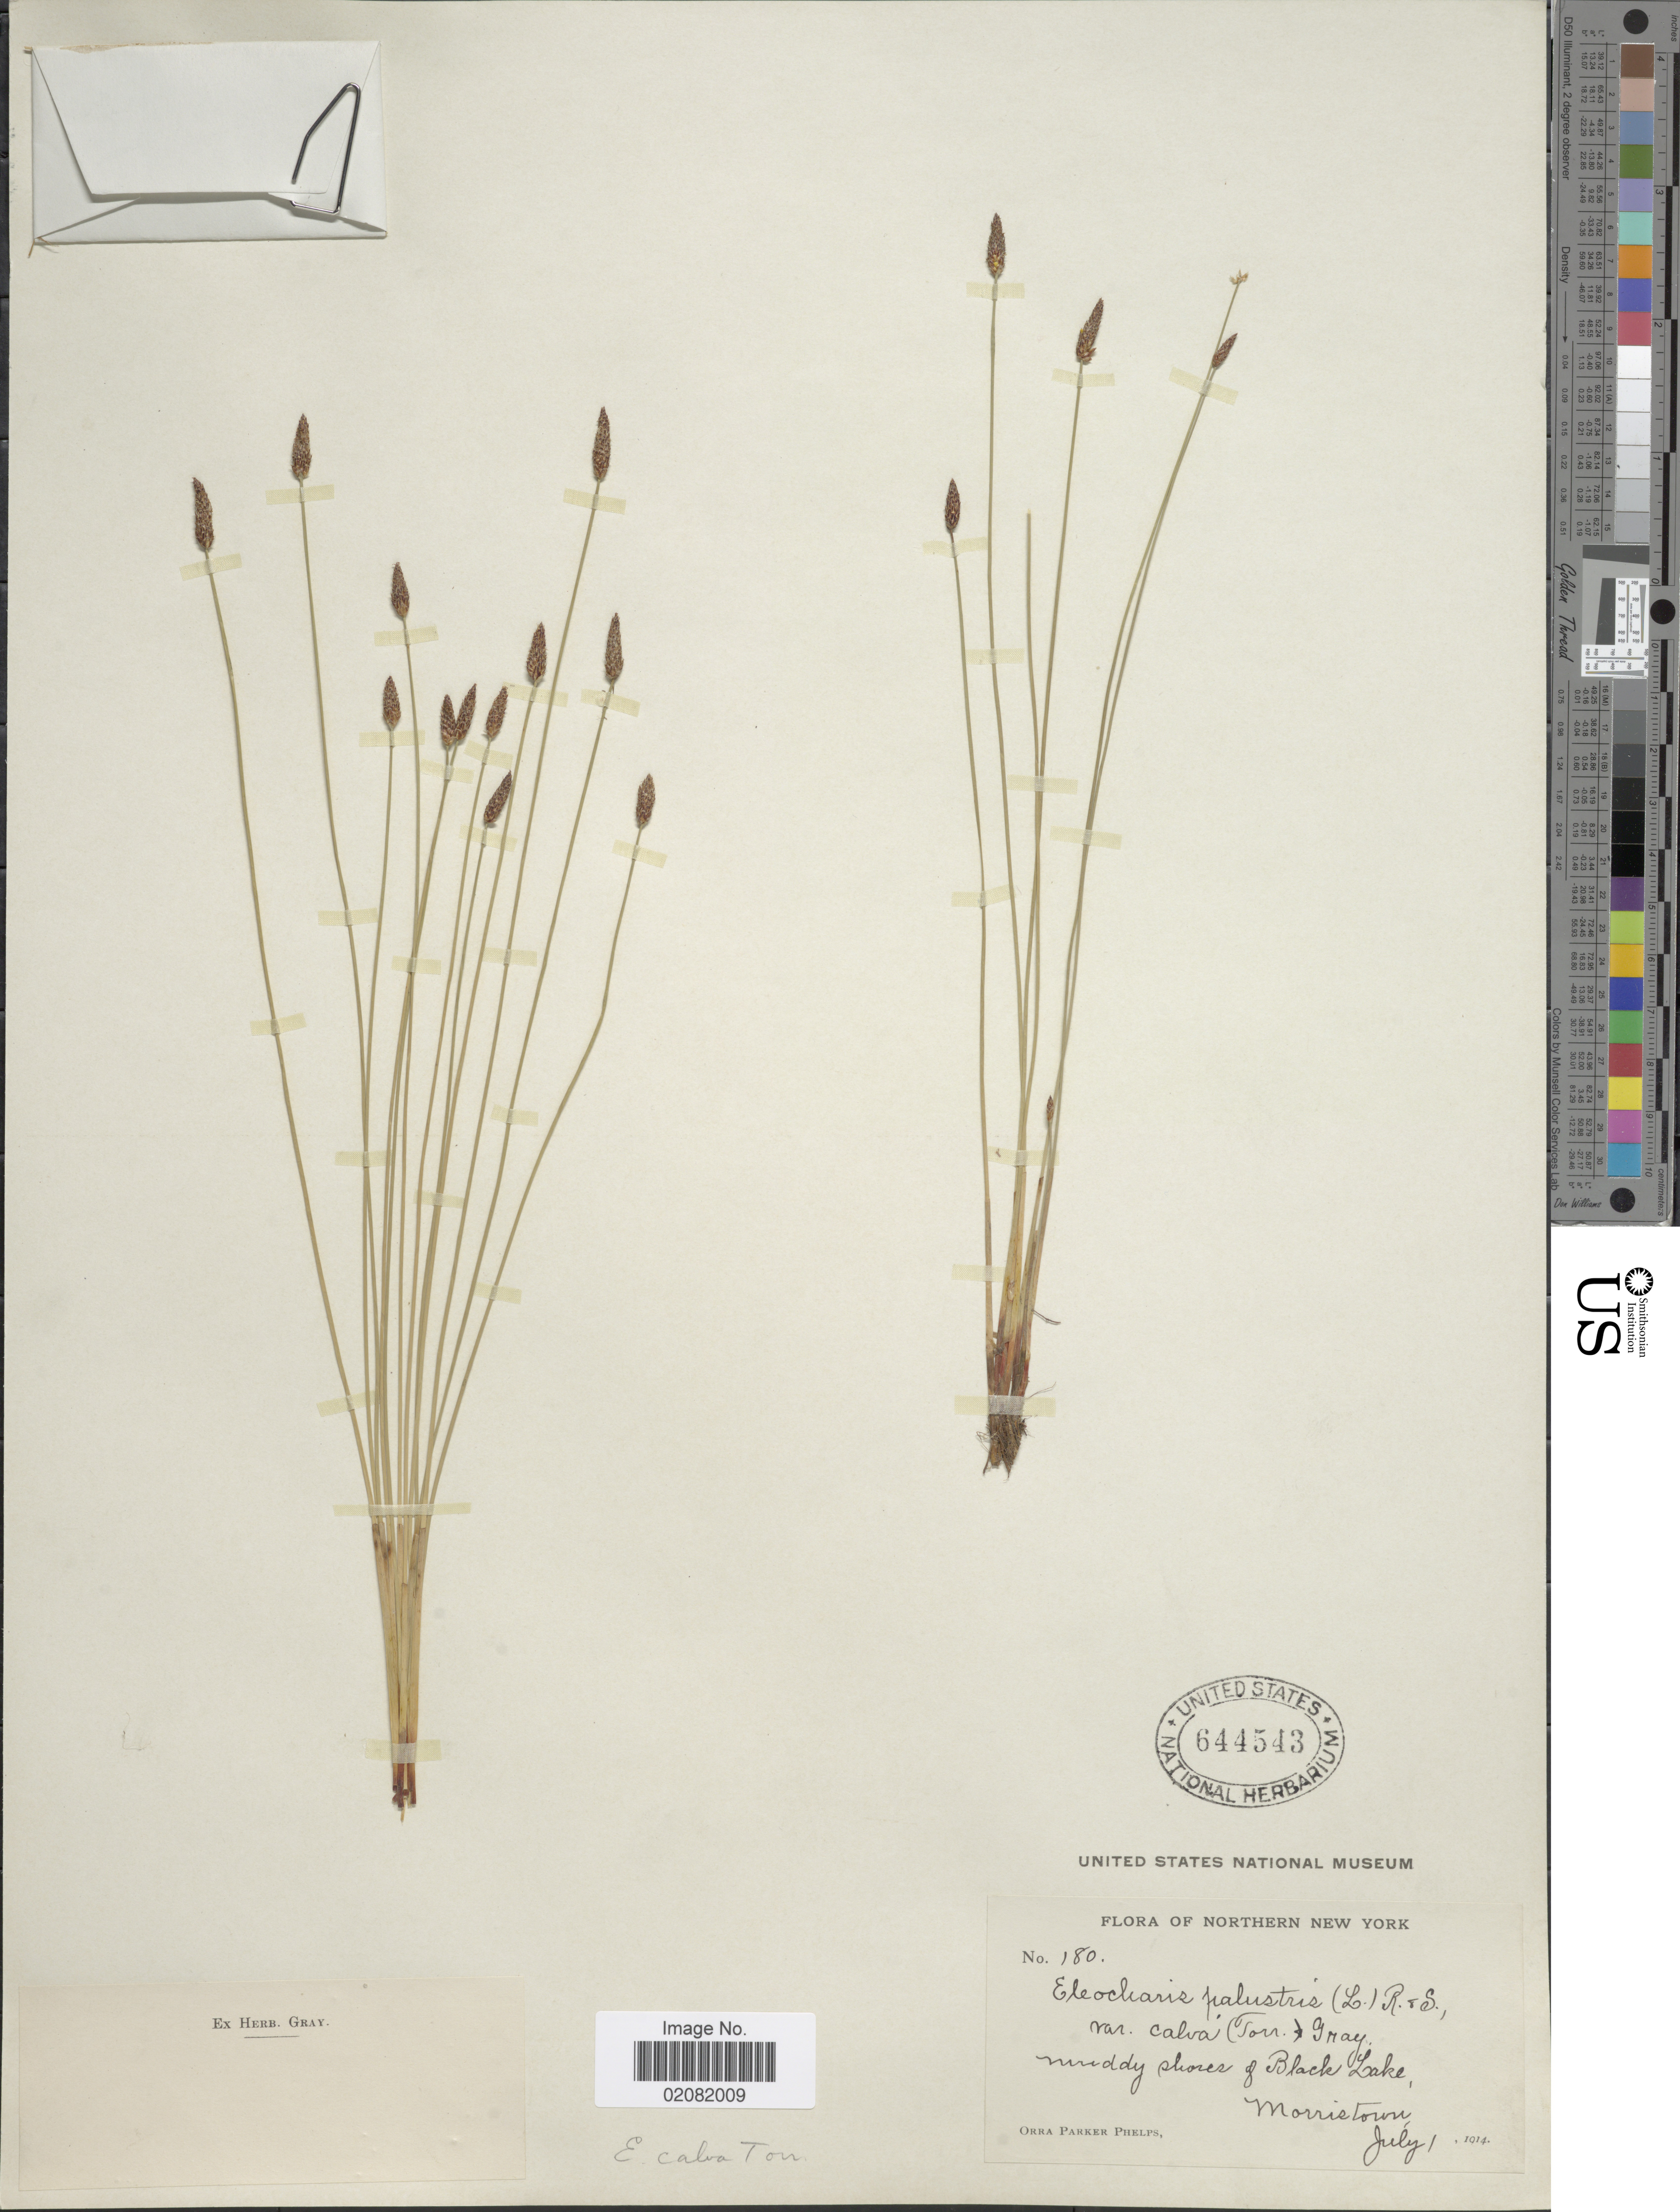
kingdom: Plantae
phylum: Tracheophyta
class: Liliopsida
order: Poales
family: Cyperaceae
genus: Eleocharis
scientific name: Eleocharis erythropoda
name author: Steud.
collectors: O. P. Phelps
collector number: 180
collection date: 1914-07-01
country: United States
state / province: New York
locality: Northern New York, Muddy shores of Black Lake, Morristown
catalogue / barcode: US 644543